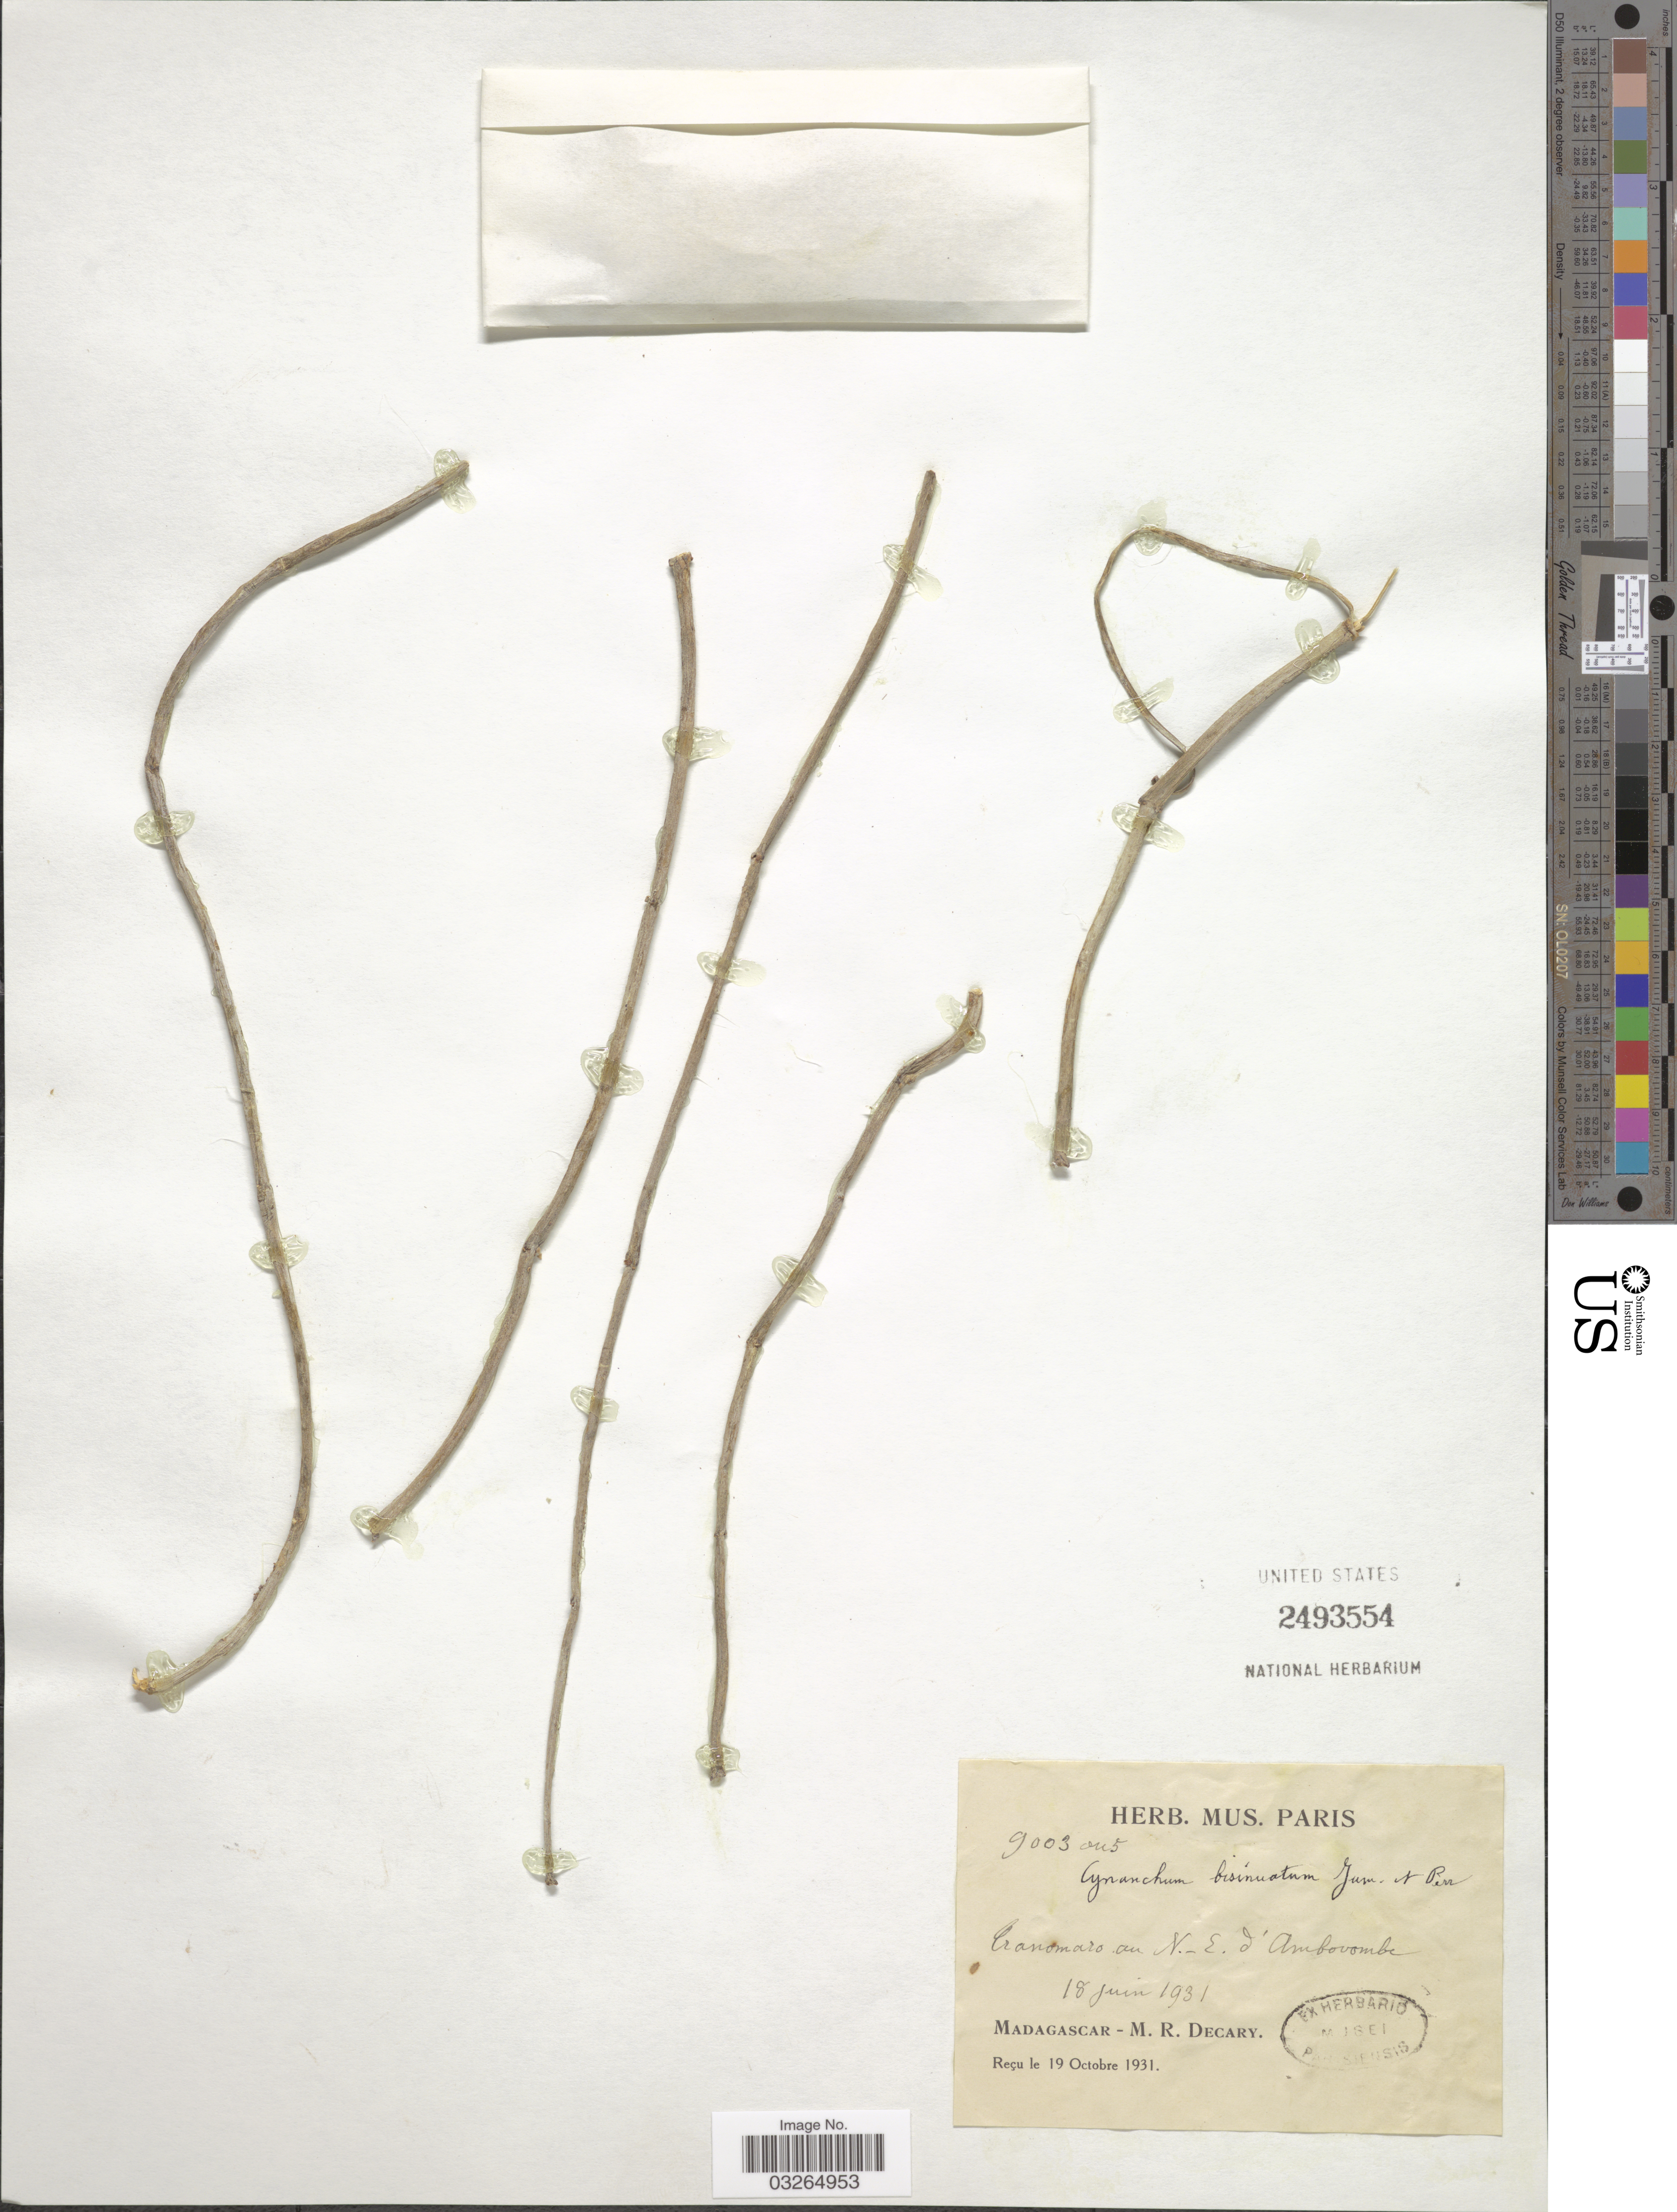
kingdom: Plantae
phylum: Tracheophyta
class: Magnoliopsida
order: Gentianales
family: Apocynaceae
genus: Cynanchum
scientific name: Cynanchum bisinuatum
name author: Jum. & H. Perrier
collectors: R. Decary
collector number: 9003ou5*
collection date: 1931-06-18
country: Madagascar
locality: Tranomaro au N.-E. d'Ambovombe.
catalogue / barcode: US 2493554